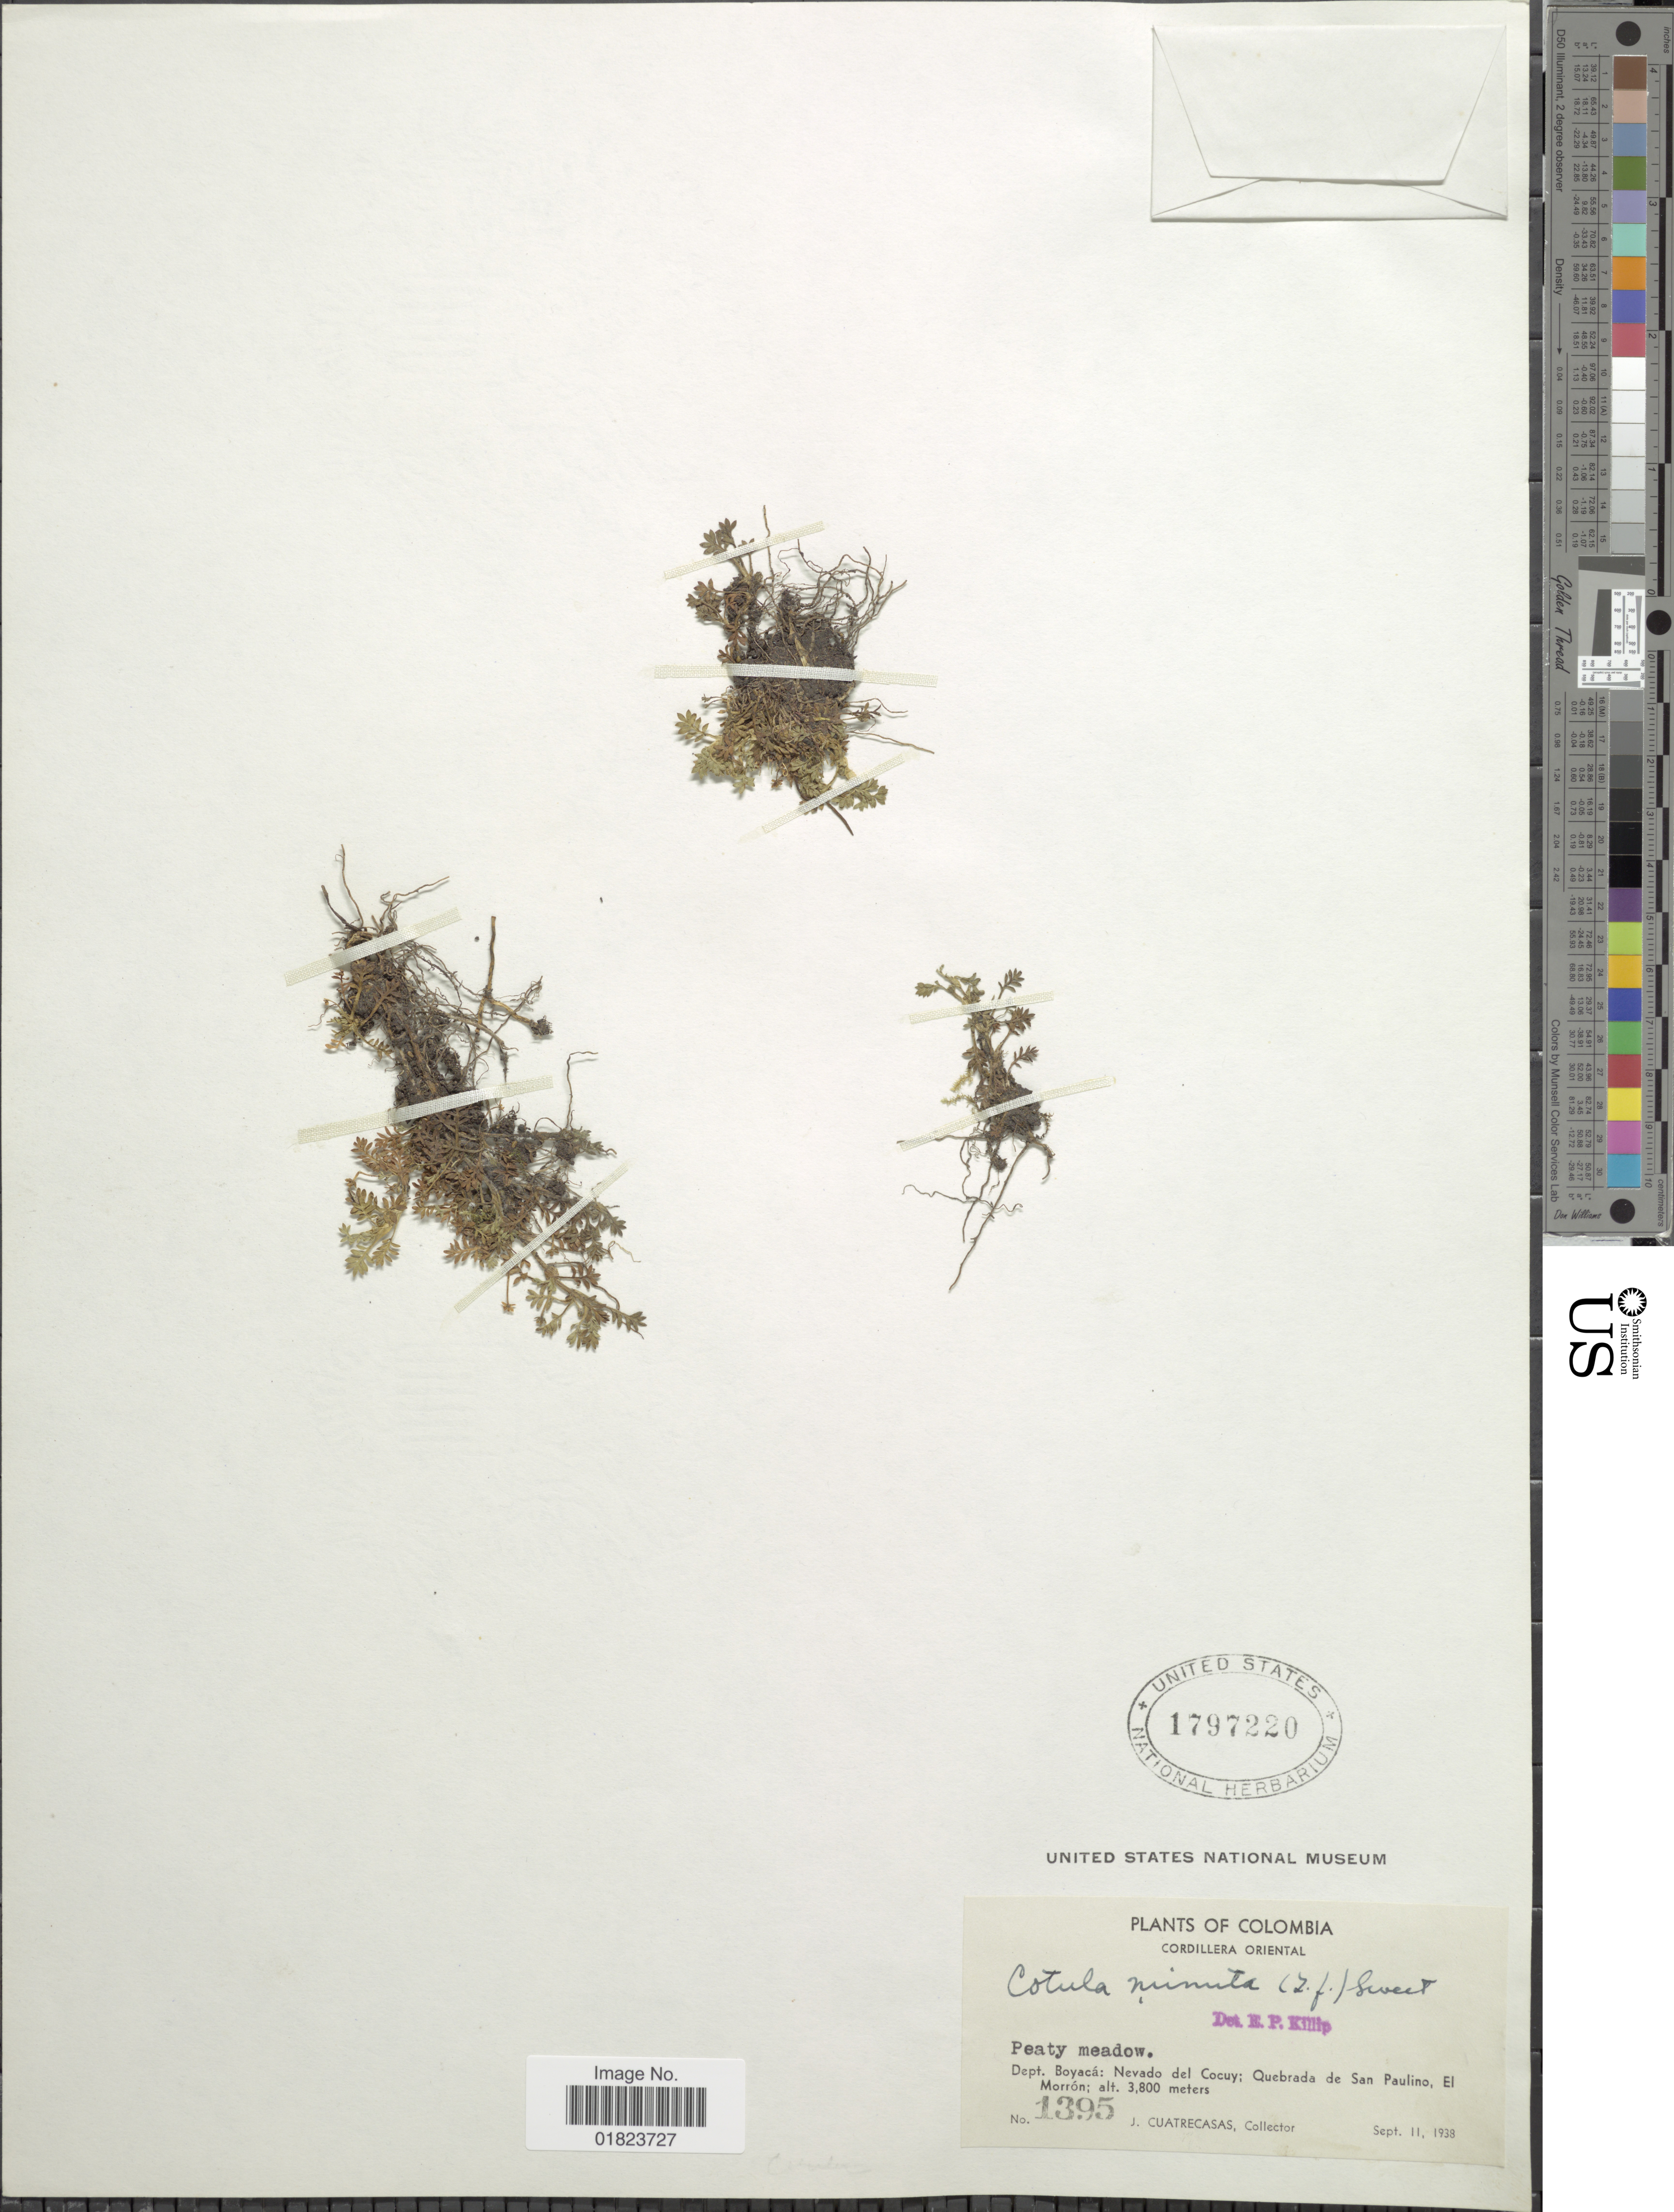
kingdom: Plantae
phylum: Tracheophyta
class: Magnoliopsida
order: Asterales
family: Asteraceae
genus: Cotula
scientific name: Cotula minuta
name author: G. Forst.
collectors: J. Cuatrecasas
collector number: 1395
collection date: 1938-09-11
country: Colombia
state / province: Boyacá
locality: Cordillera Oriental. Dept. Boyaca: Nevado del Cocuy; Quebrada de San Paulino, El Morron.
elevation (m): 3800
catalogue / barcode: US 1797220